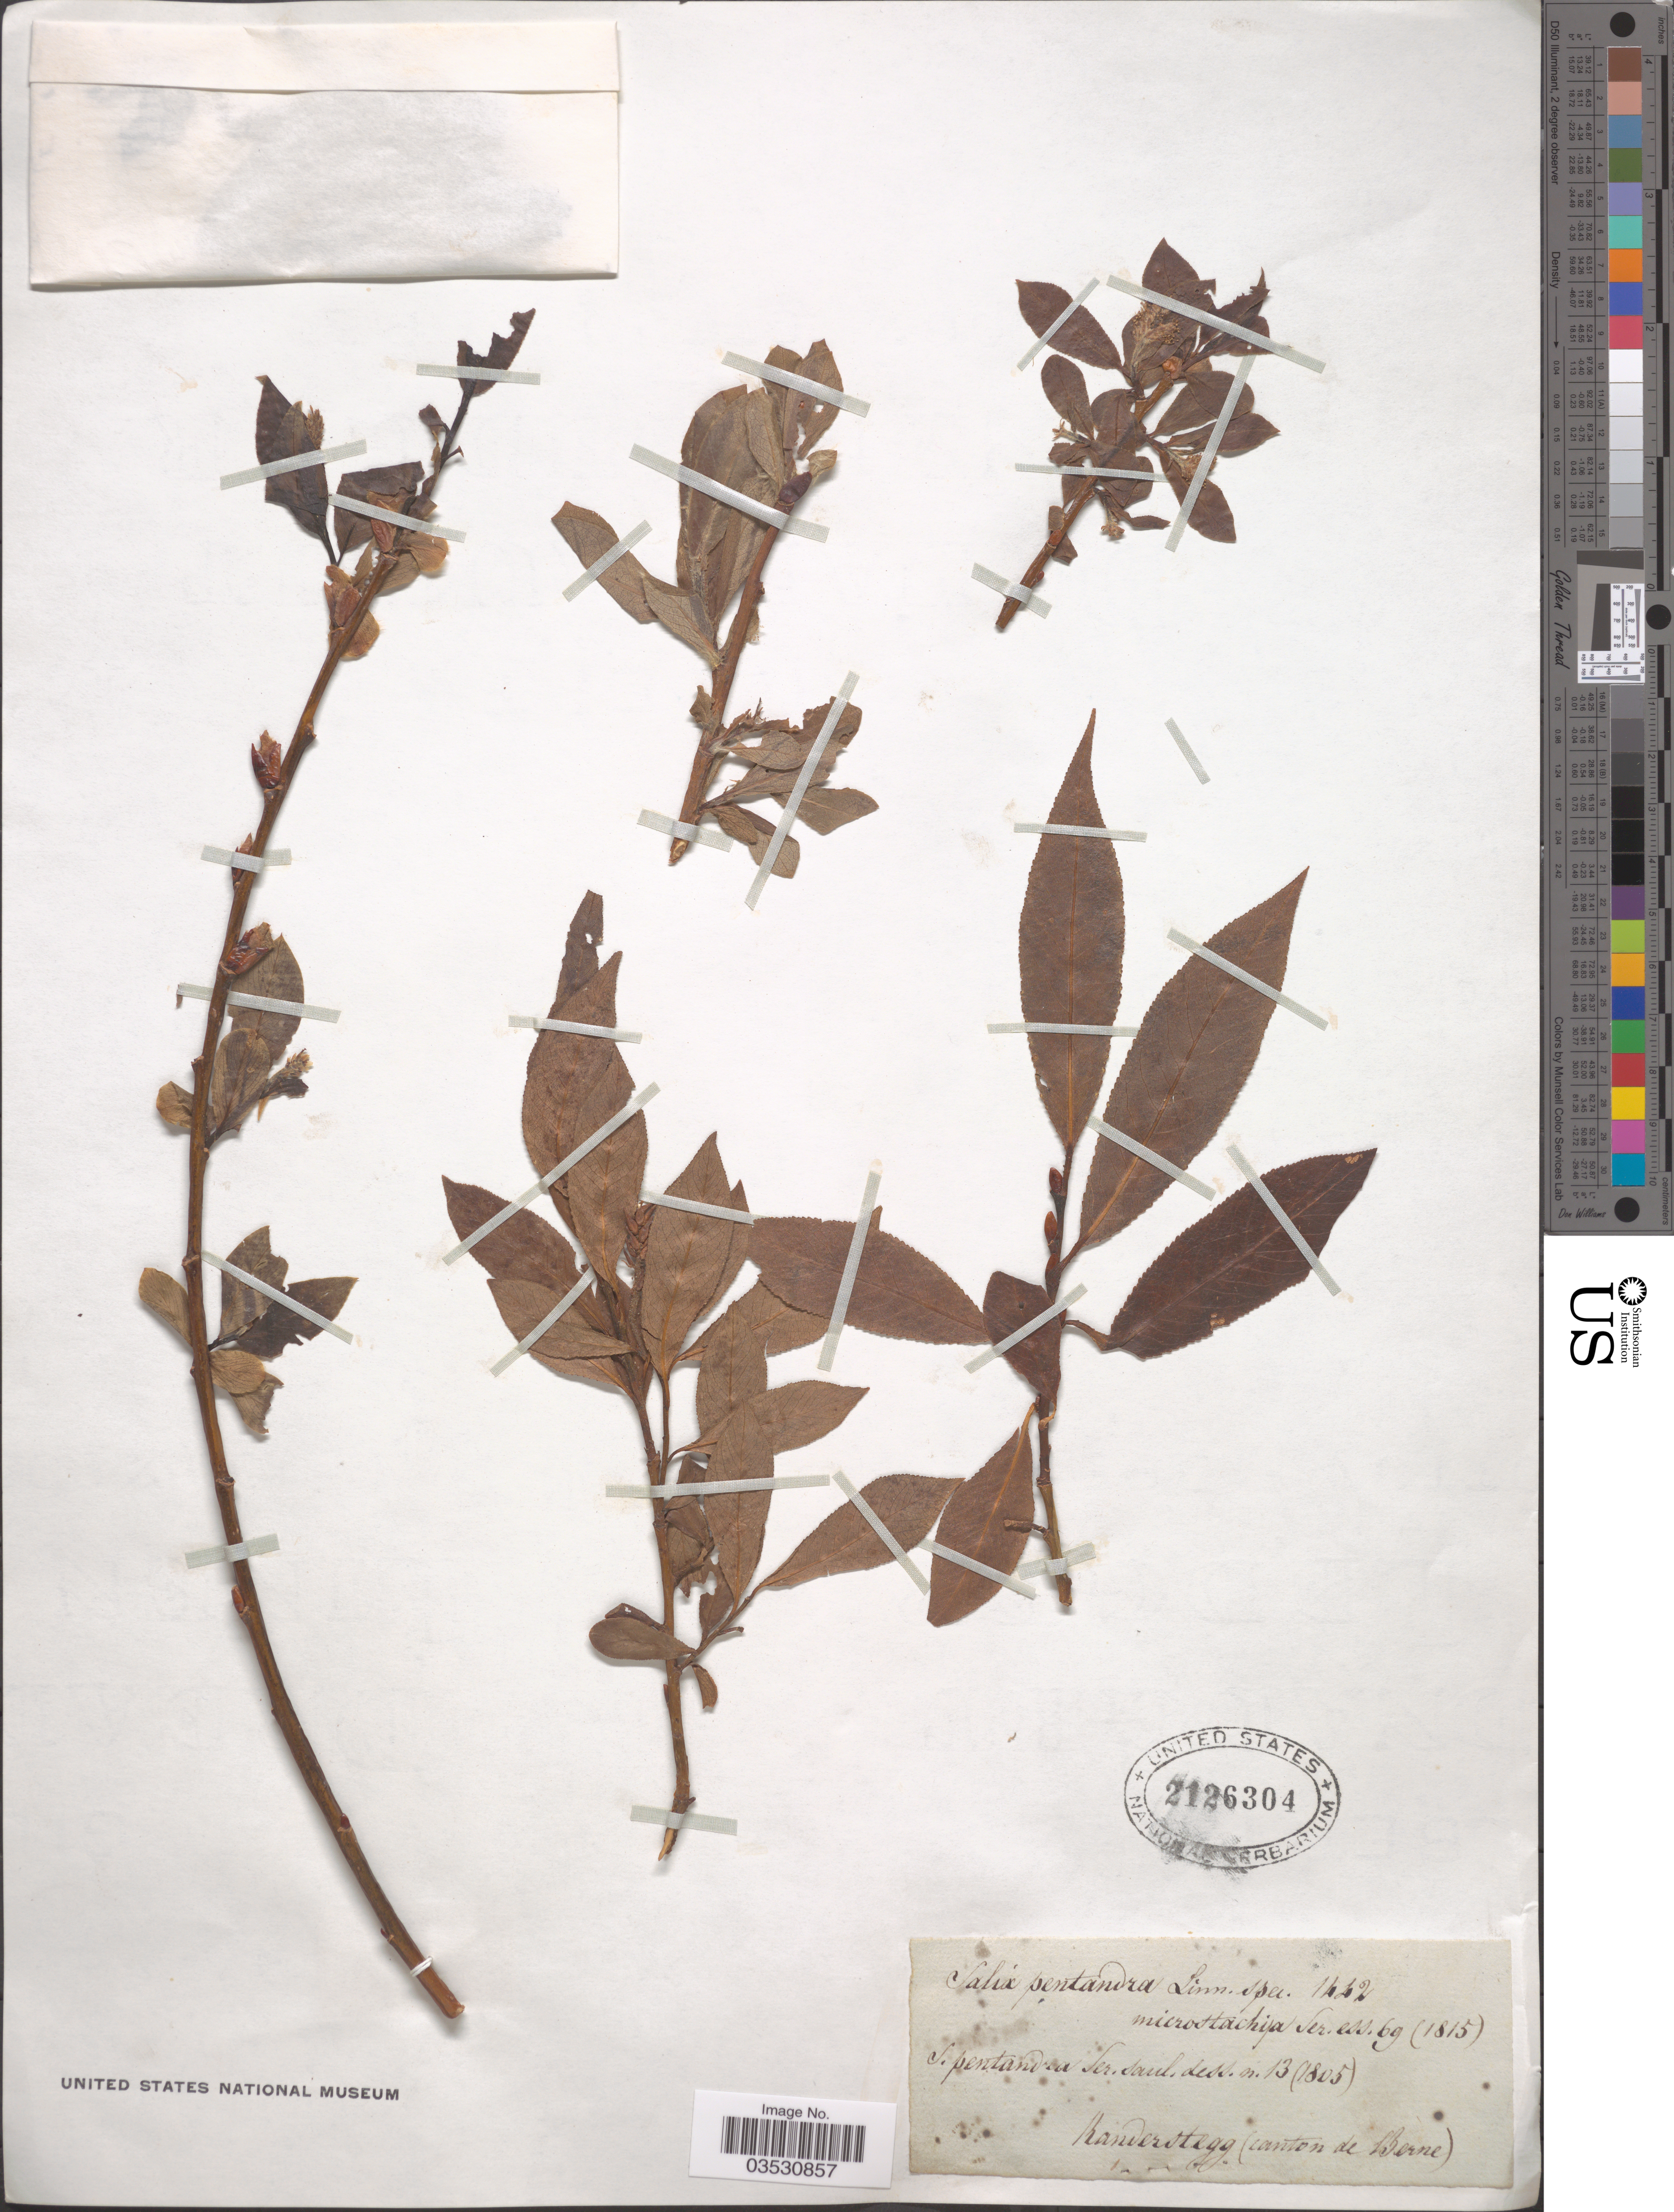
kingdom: Plantae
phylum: Tracheophyta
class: Magnoliopsida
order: Malpighiales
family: Salicaceae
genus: Salix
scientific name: Salix pentandra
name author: L.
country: Switzerland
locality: Kanderstegg (Canton de Berne).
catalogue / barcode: US 2126304